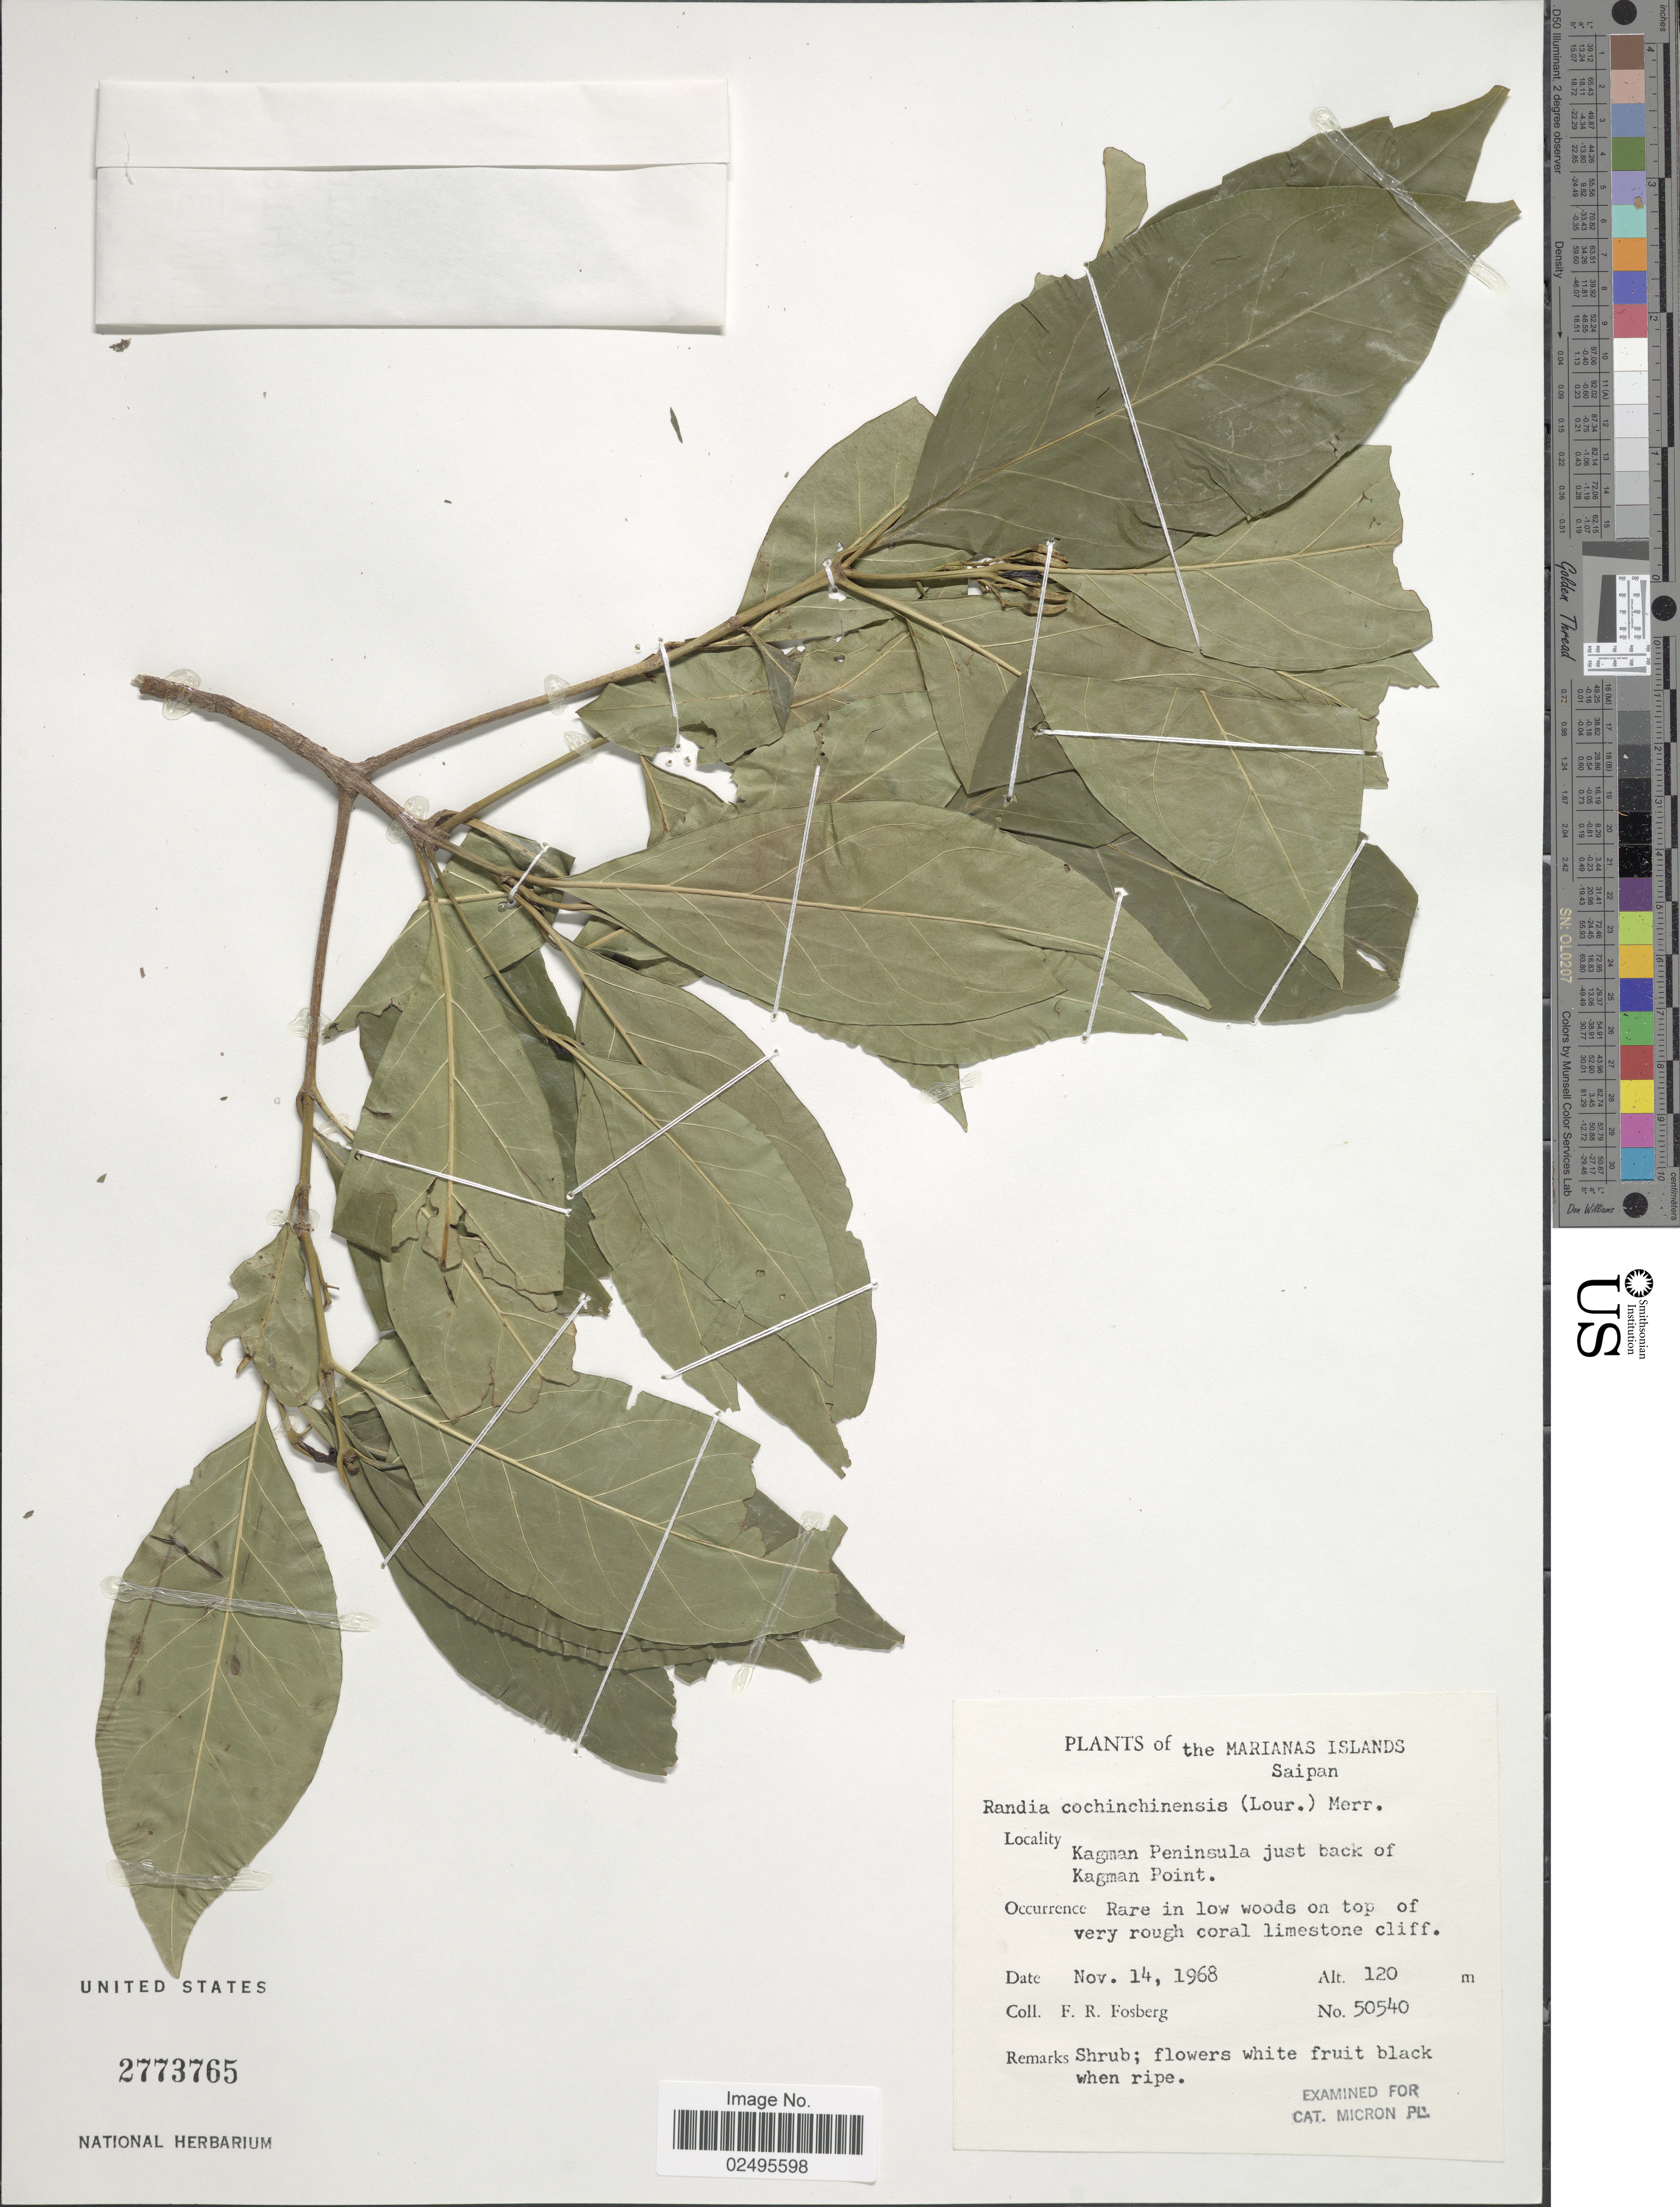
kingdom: Plantae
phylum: Tracheophyta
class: Magnoliopsida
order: Gentianales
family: Rubiaceae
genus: Aidia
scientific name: Aidia graeffei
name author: (Reinecke) Tirveng.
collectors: F. R. Fosberg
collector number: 50540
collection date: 1968-11-14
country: Northern Mariana Islands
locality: Marianas Islands. Saipan. Kagman Peninsula just back of Kagman Point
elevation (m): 120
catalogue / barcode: US 2773765